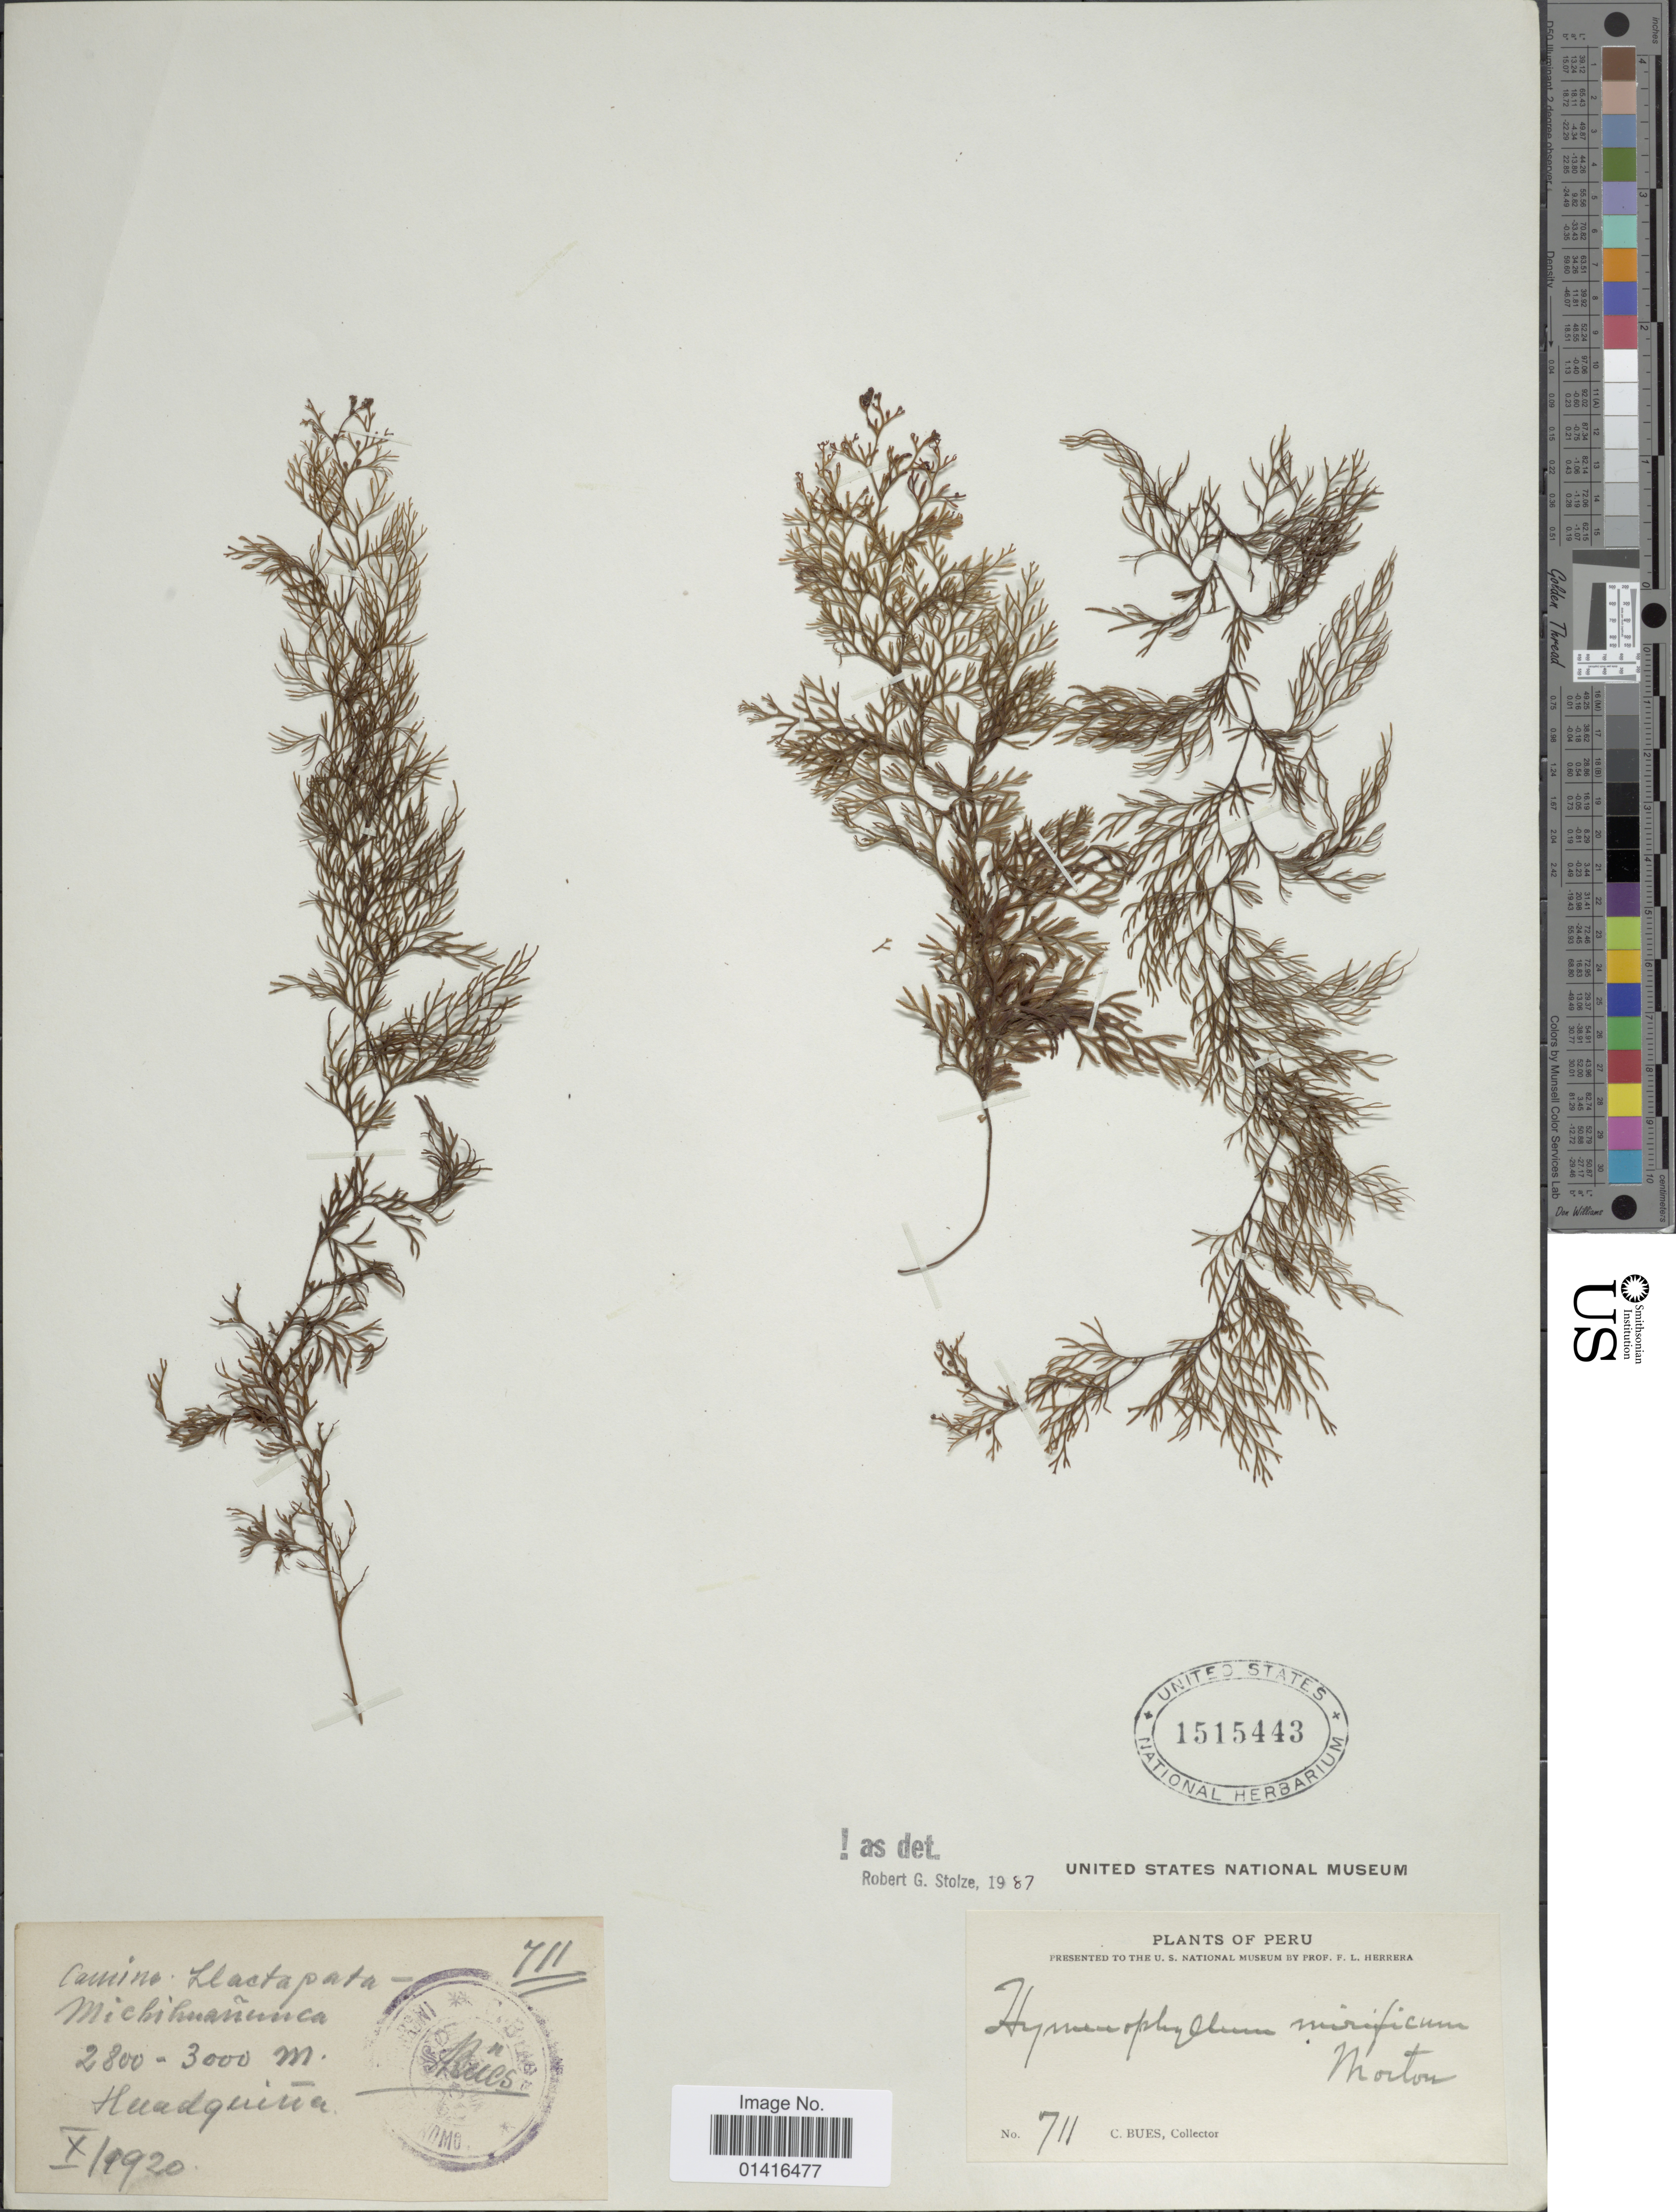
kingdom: Plantae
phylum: Tracheophyta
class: Polypodiopsida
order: Hymenophyllales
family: Hymenophyllaceae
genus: Hymenophyllum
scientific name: Hymenophyllum mirificum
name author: C.V. Morton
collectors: C. Bues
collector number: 711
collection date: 1920-10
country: Peru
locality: Camina: Llactapata- Michihuañunca. Huadquiña.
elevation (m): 2800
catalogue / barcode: US 1515443